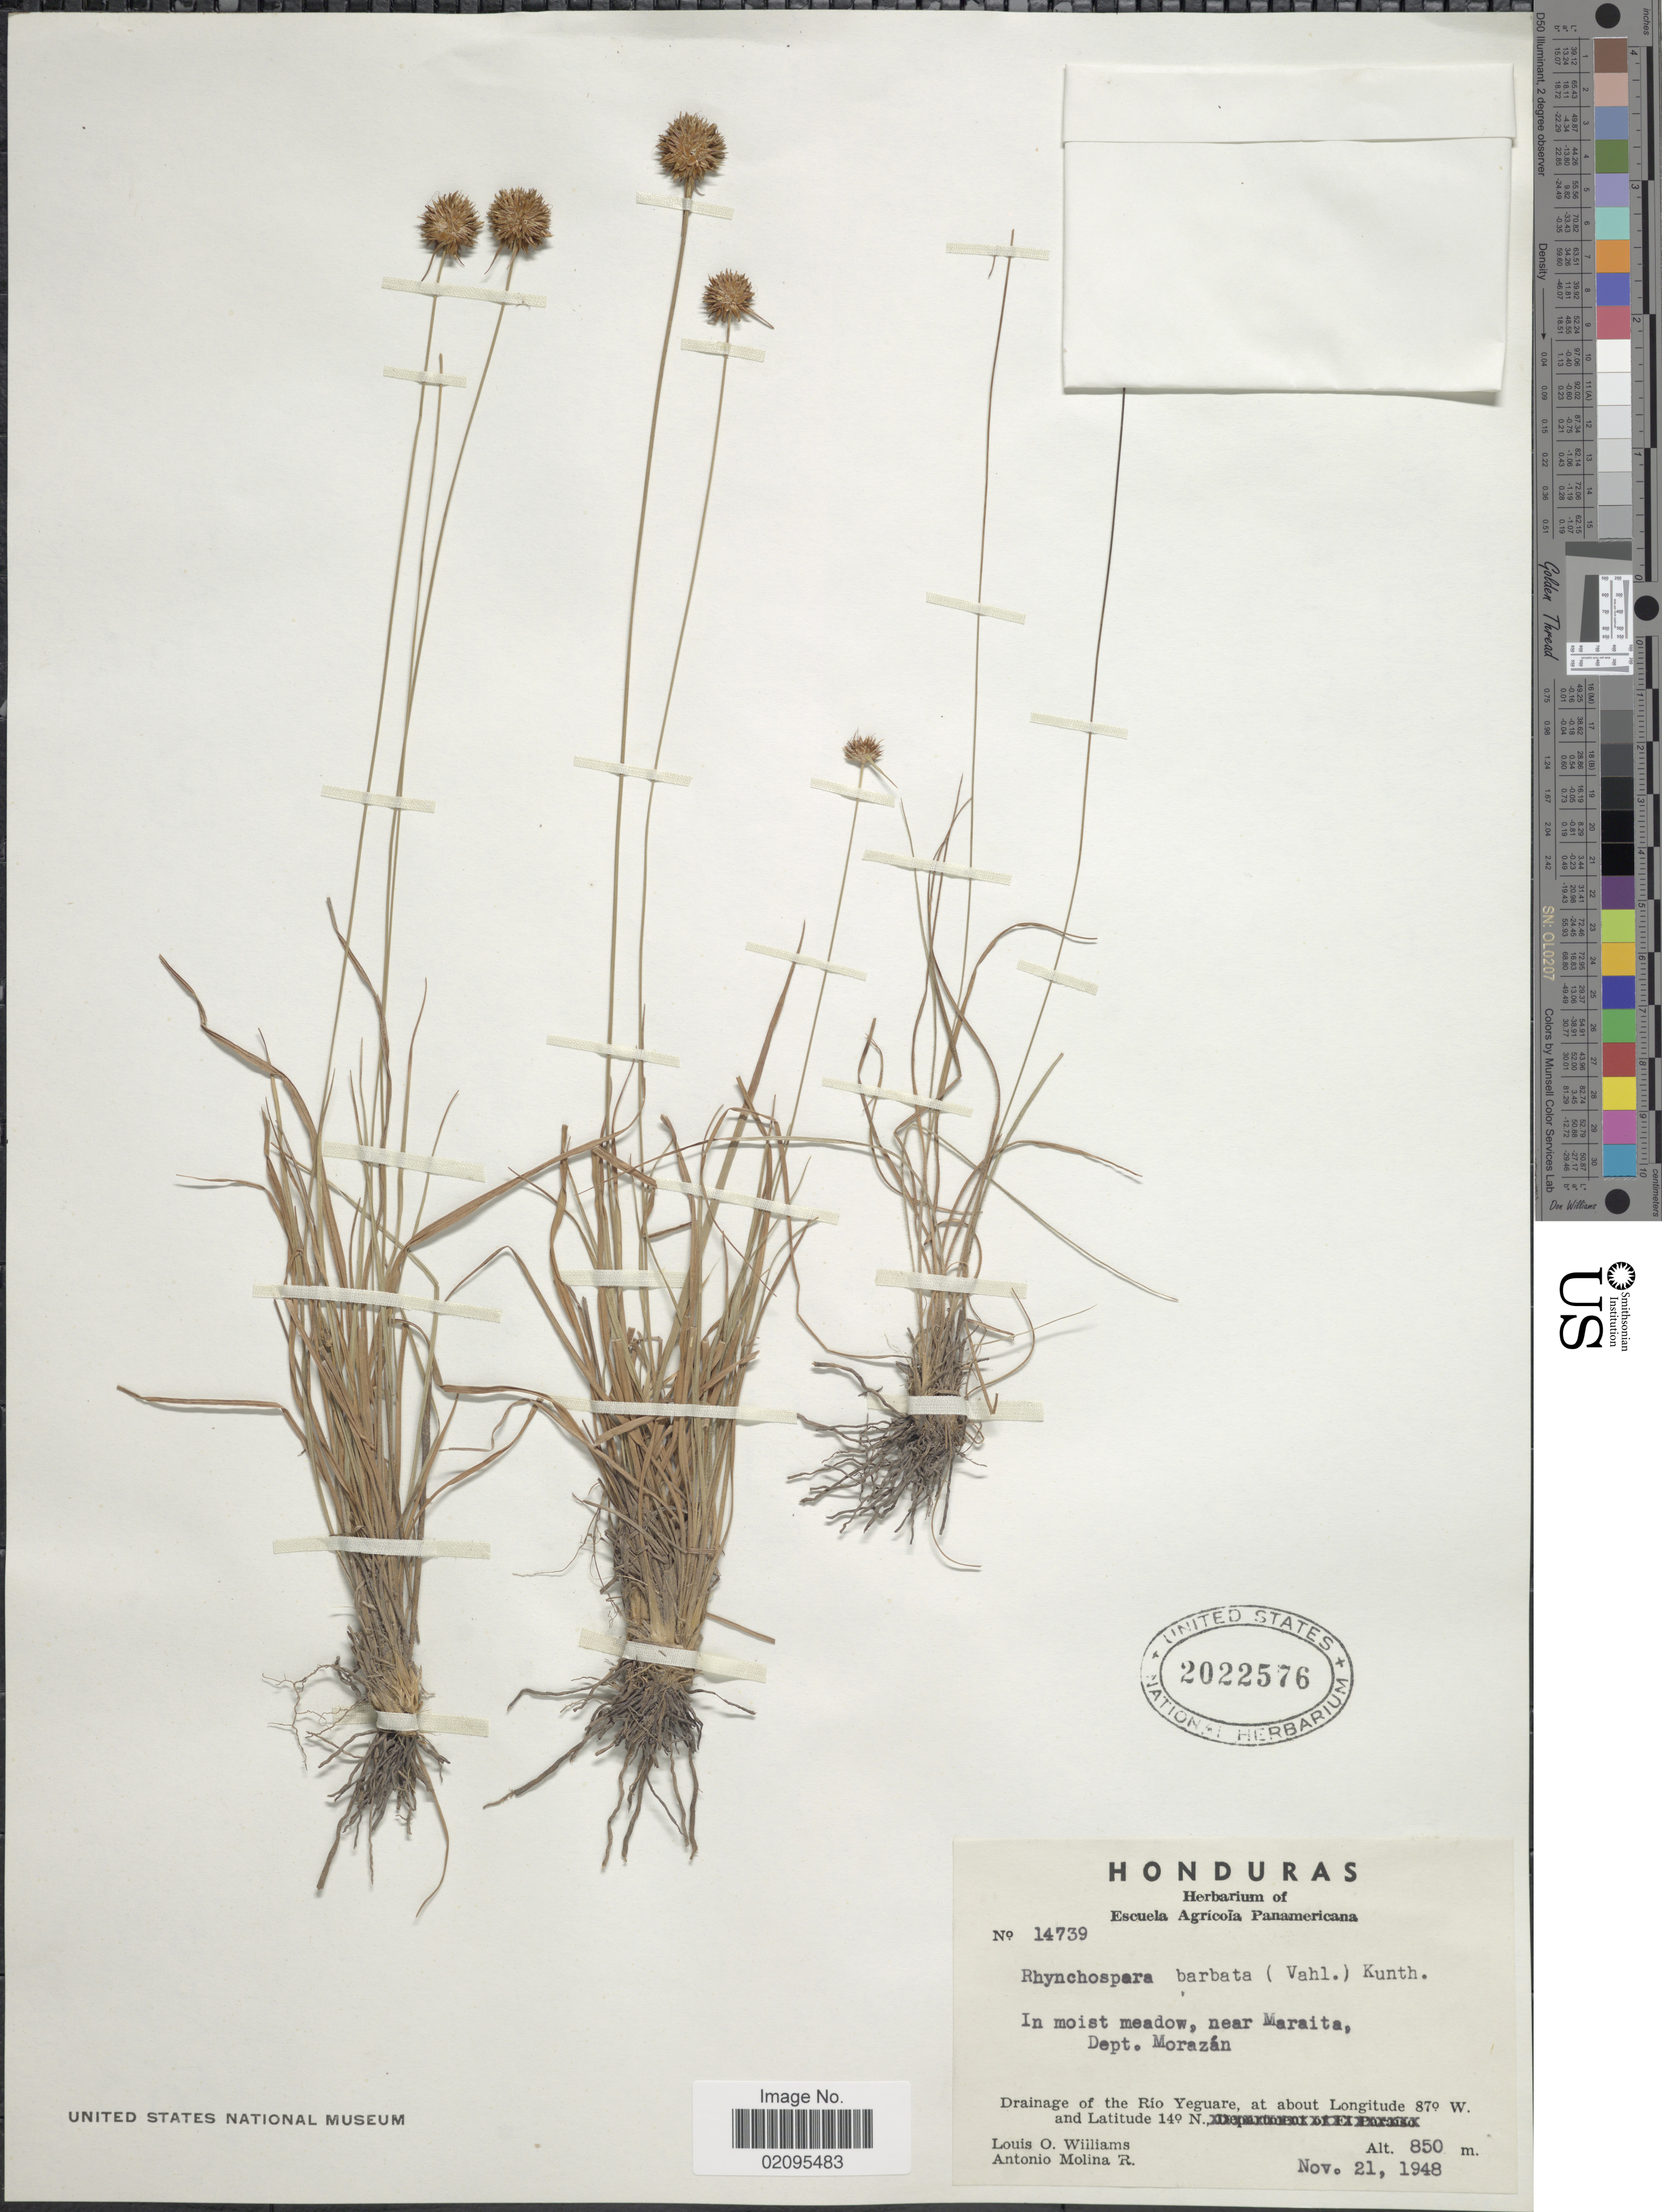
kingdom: Plantae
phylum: Tracheophyta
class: Liliopsida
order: Poales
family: Cyperaceae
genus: Rhynchospora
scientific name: Rhynchospora barbata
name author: (Vahl) Kunth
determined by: Alves, K.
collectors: L. O. Williams & A. Molina R.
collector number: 14739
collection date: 1948-11-21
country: Honduras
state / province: Fco. Morazán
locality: Near Maraita, drainage of the Rio Yeguare.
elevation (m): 850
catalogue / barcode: US 2022576